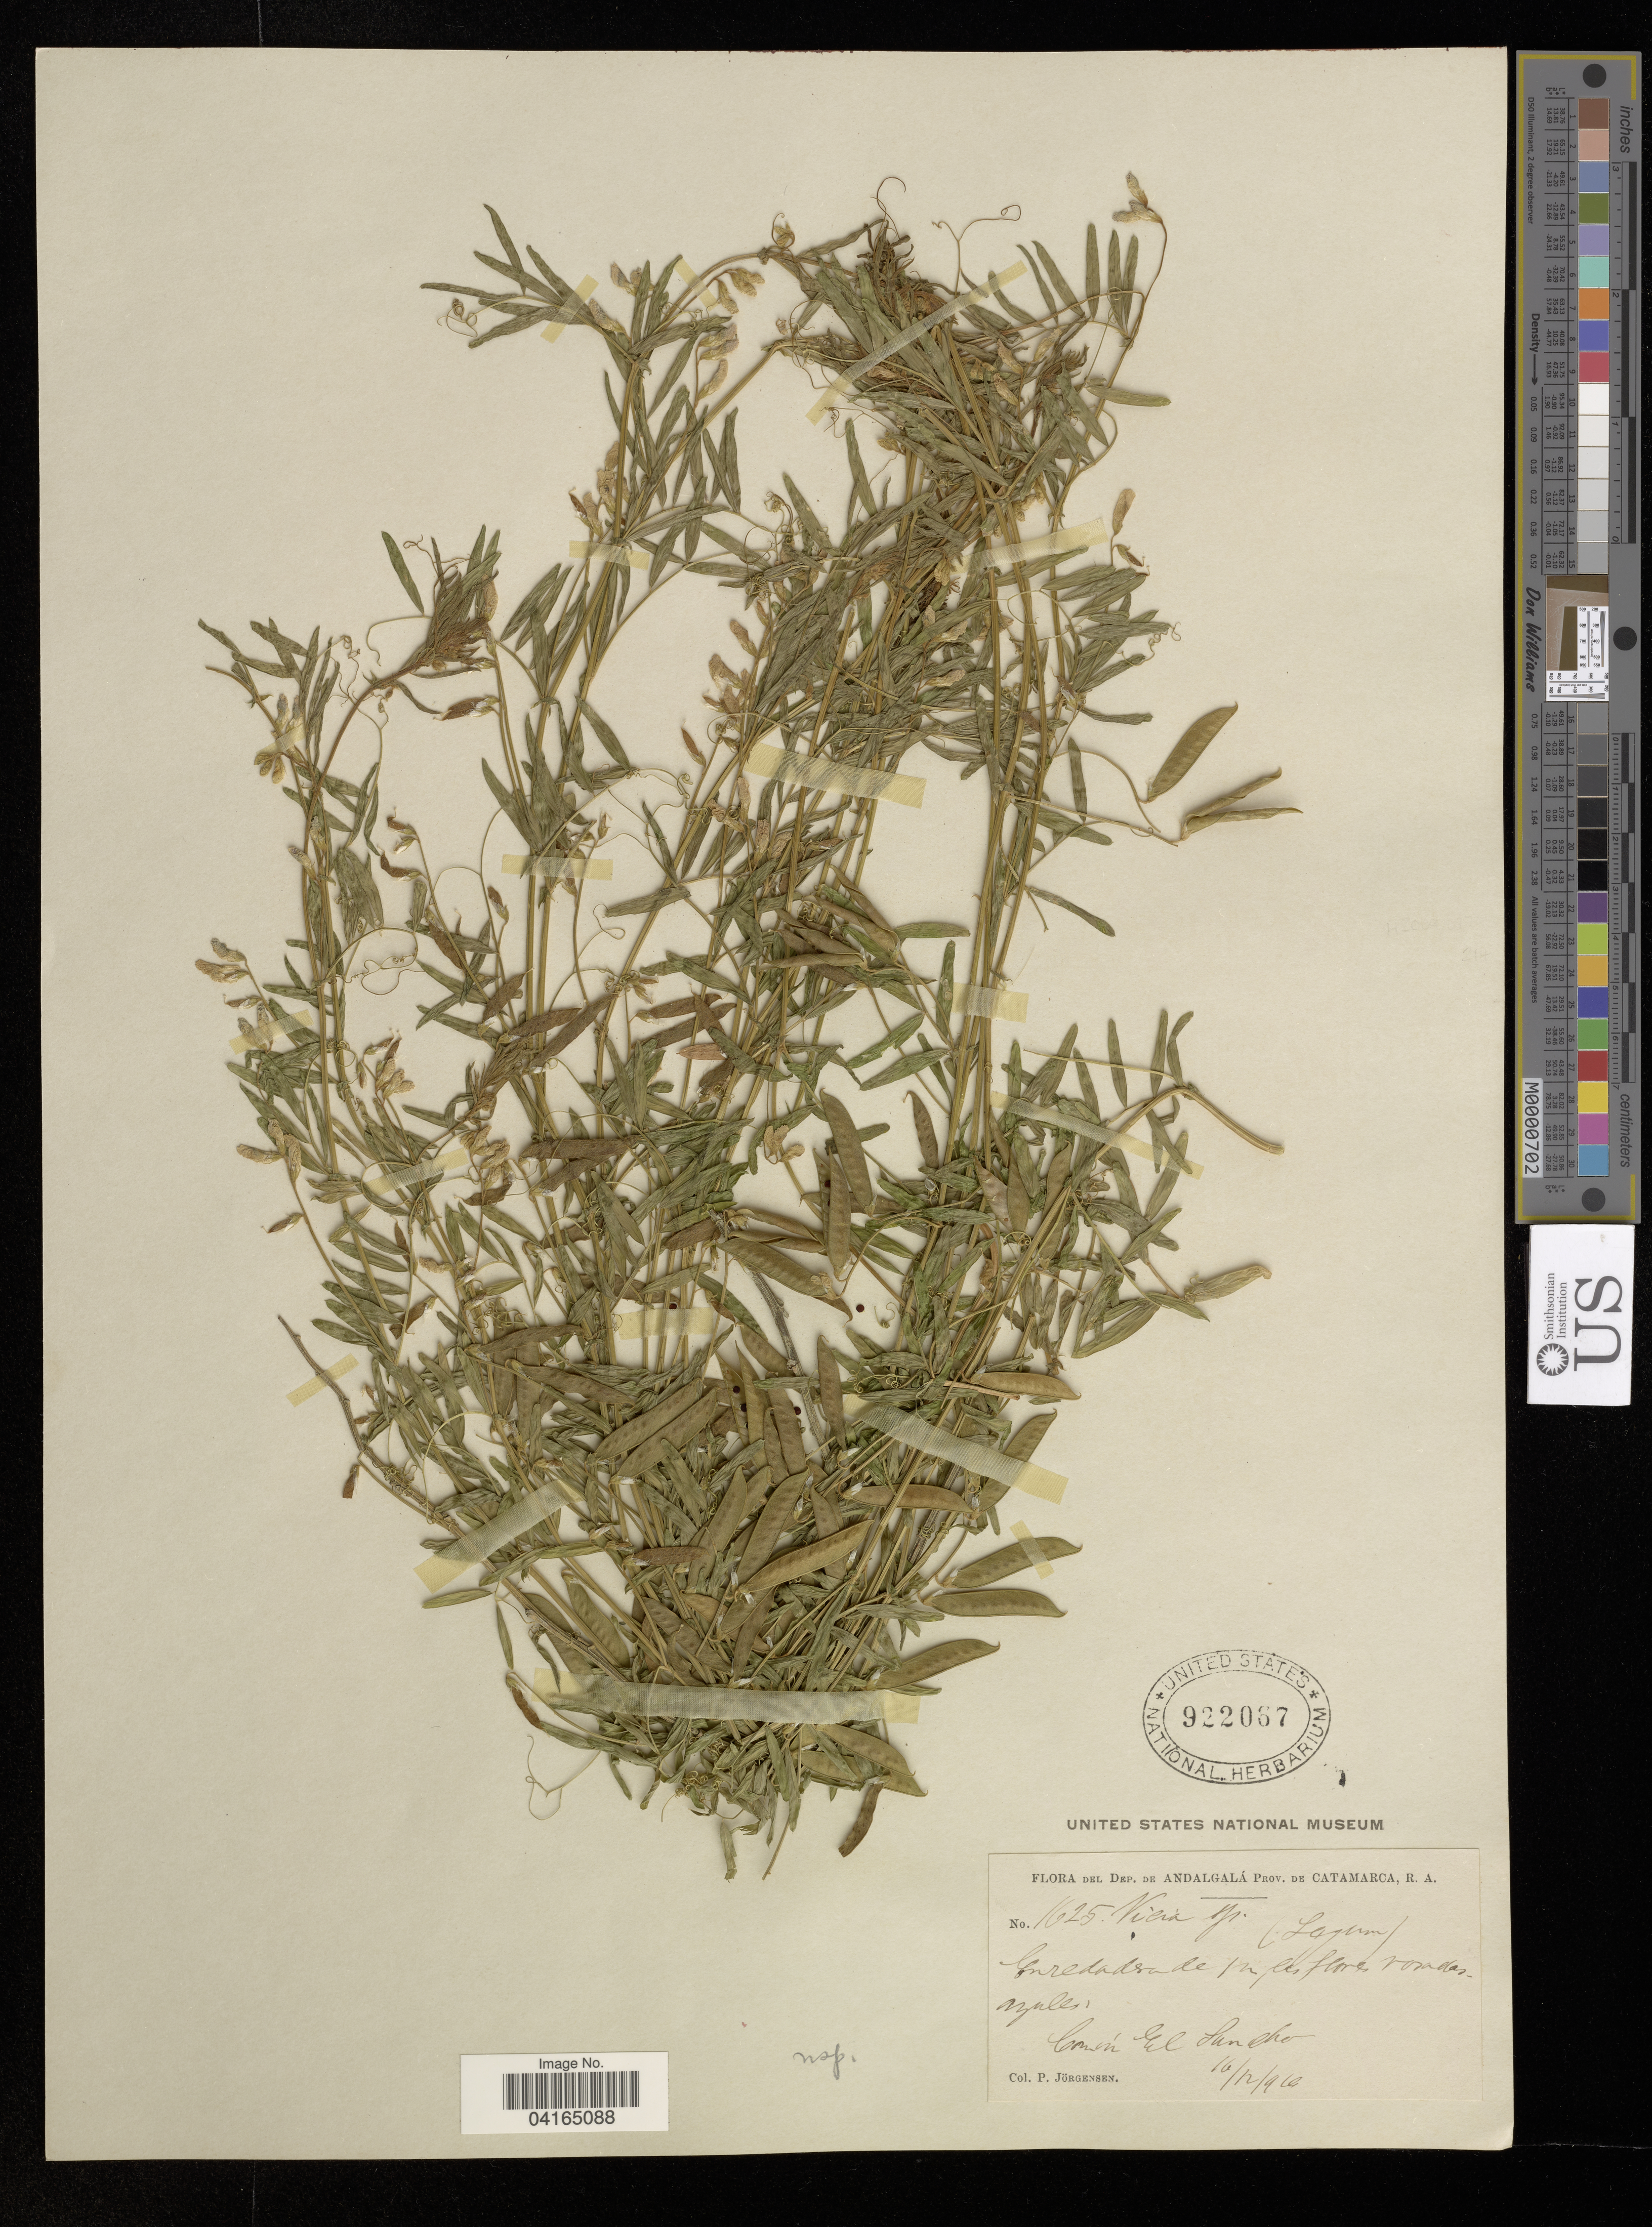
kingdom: Plantae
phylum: Tracheophyta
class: Magnoliopsida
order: Fabales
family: Fabaceae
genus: Vicia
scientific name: Vicia sp.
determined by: Hechenleitner, Paulina, RBG Edinburgh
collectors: P. Jörgensen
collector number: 1625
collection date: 1996-12-16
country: Argentina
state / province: Catamarca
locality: Dep. de Andalgalá Prov. de Catamarca, R.A. Comun El Suncho.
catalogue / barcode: US 922067